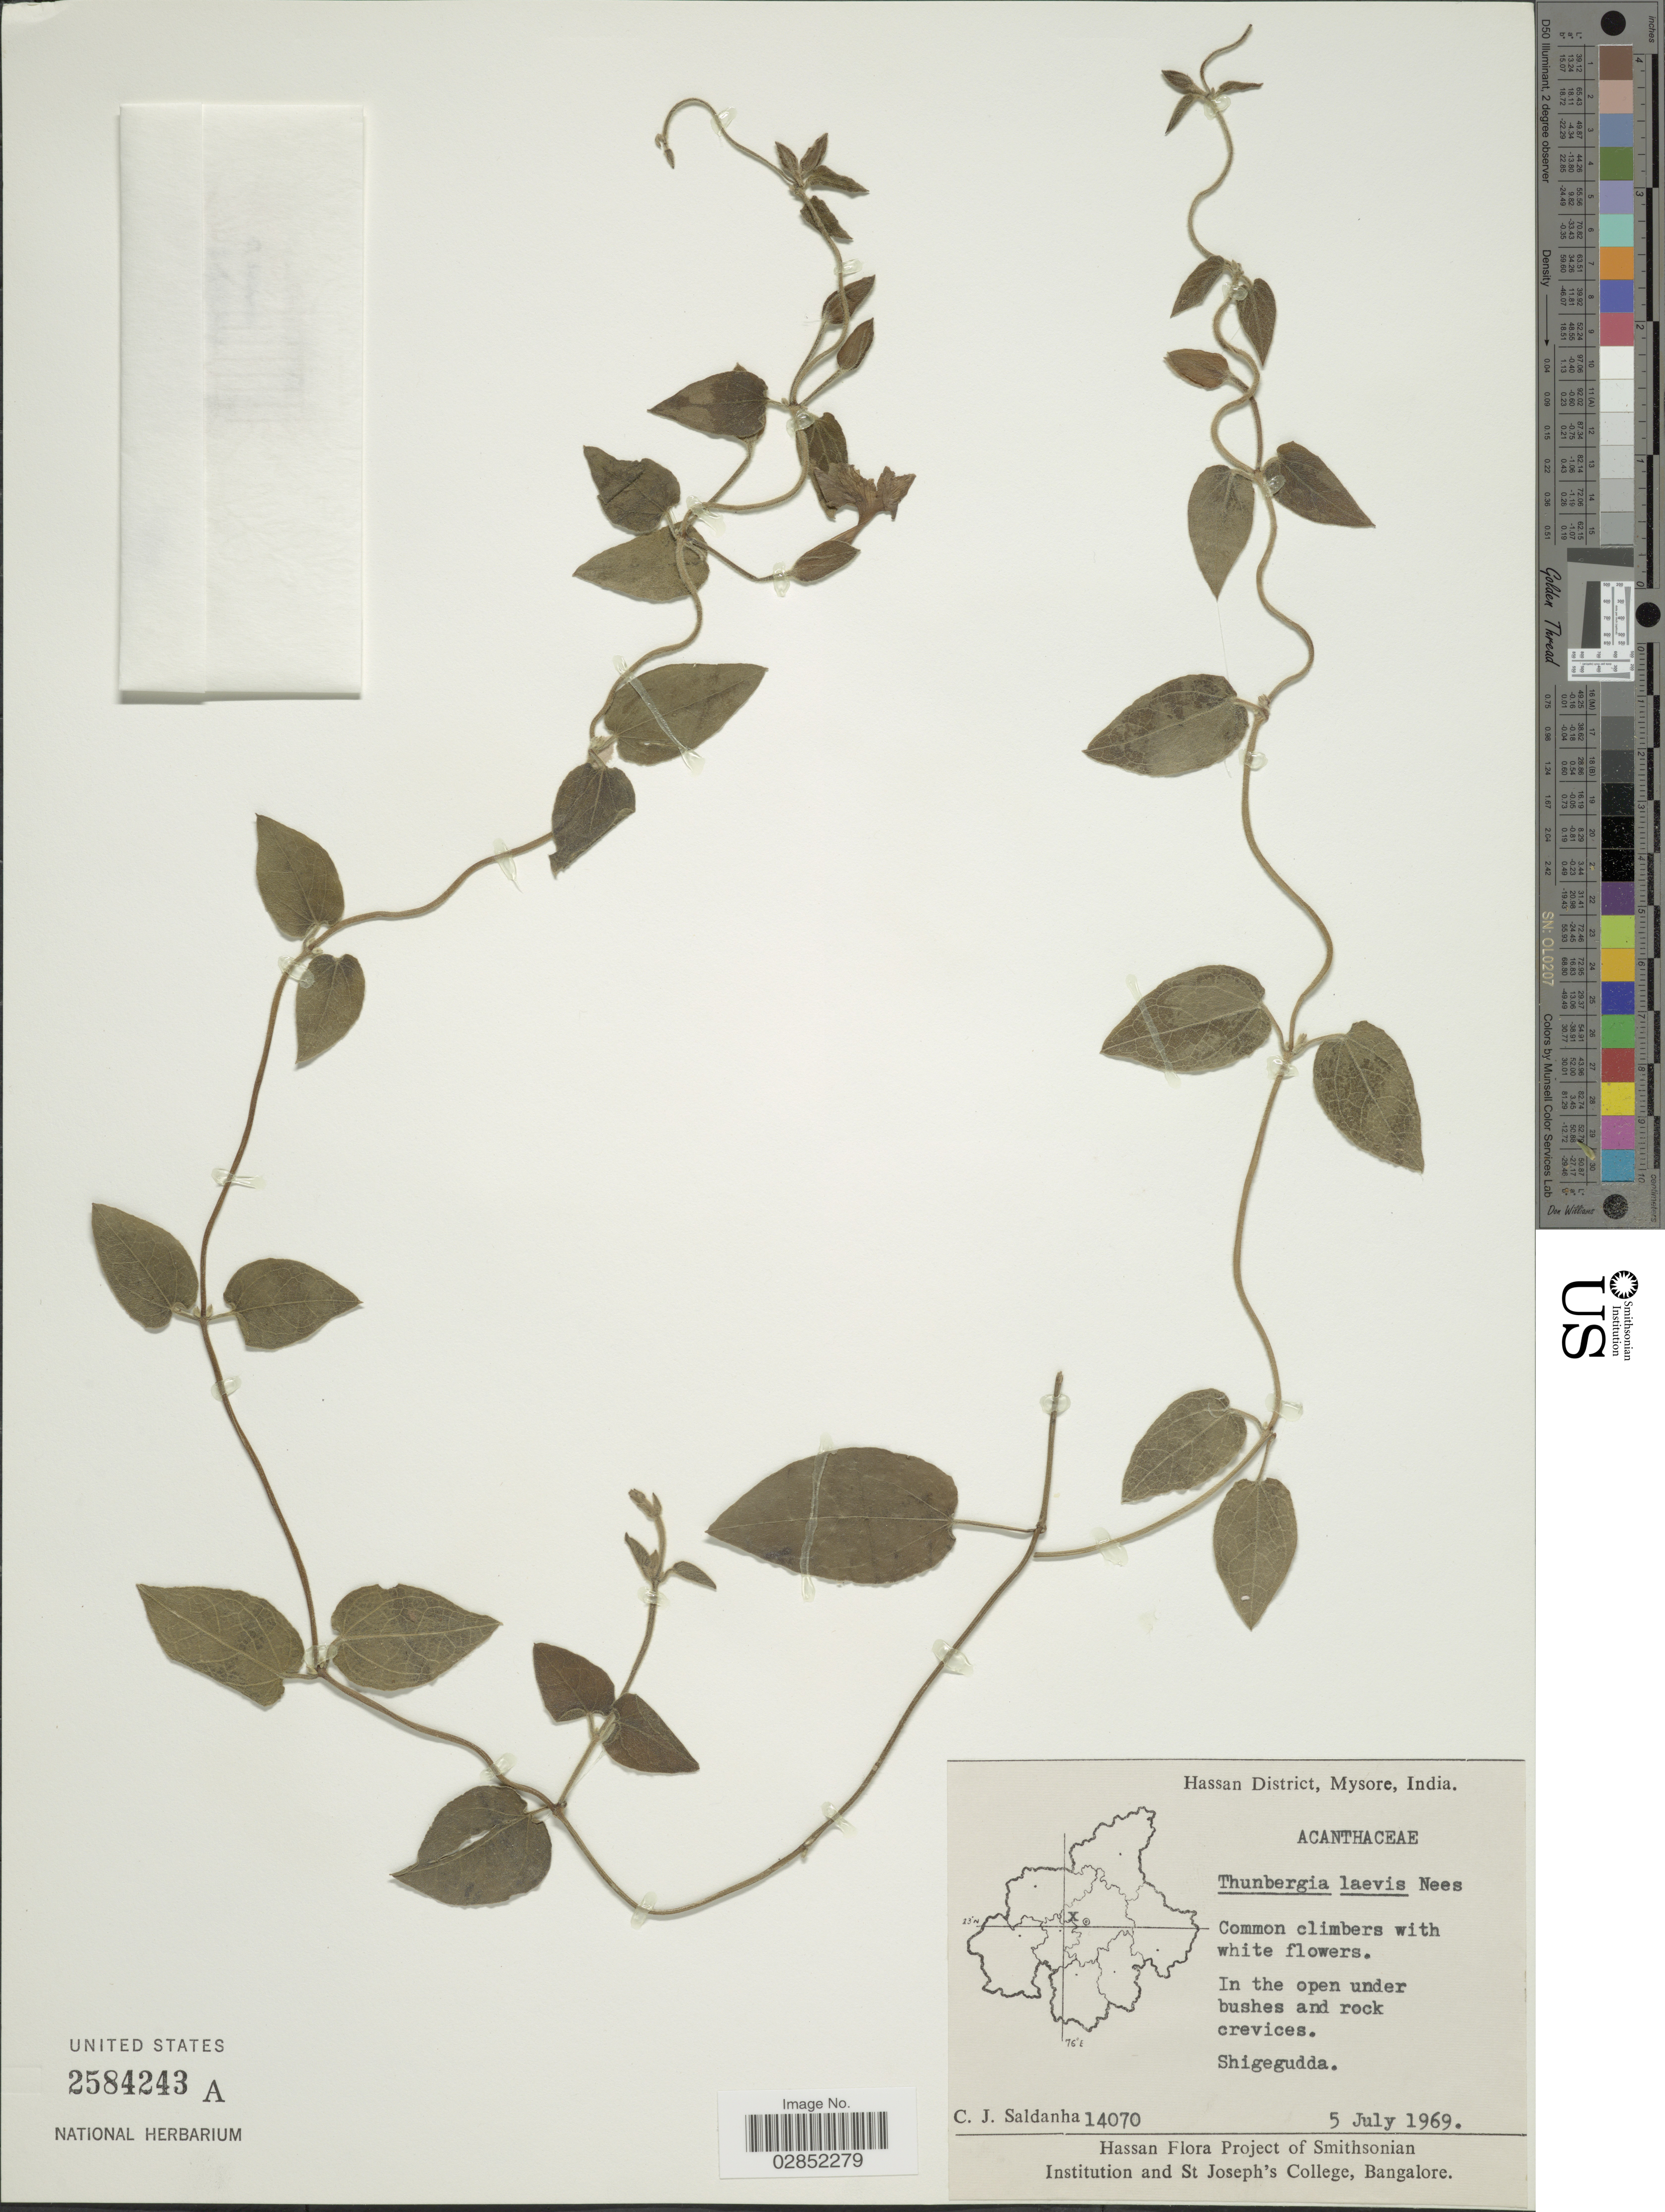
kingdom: Plantae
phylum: Tracheophyta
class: Magnoliopsida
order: Lamiales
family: Acanthaceae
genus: Thunbergia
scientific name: Thunbergia laevis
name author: Nees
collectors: C. J. Saldanha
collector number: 14070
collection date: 1969-07-05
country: India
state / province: Karnataka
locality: Hassan District, Mysore. Shigegudda.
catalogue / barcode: US 2584243A